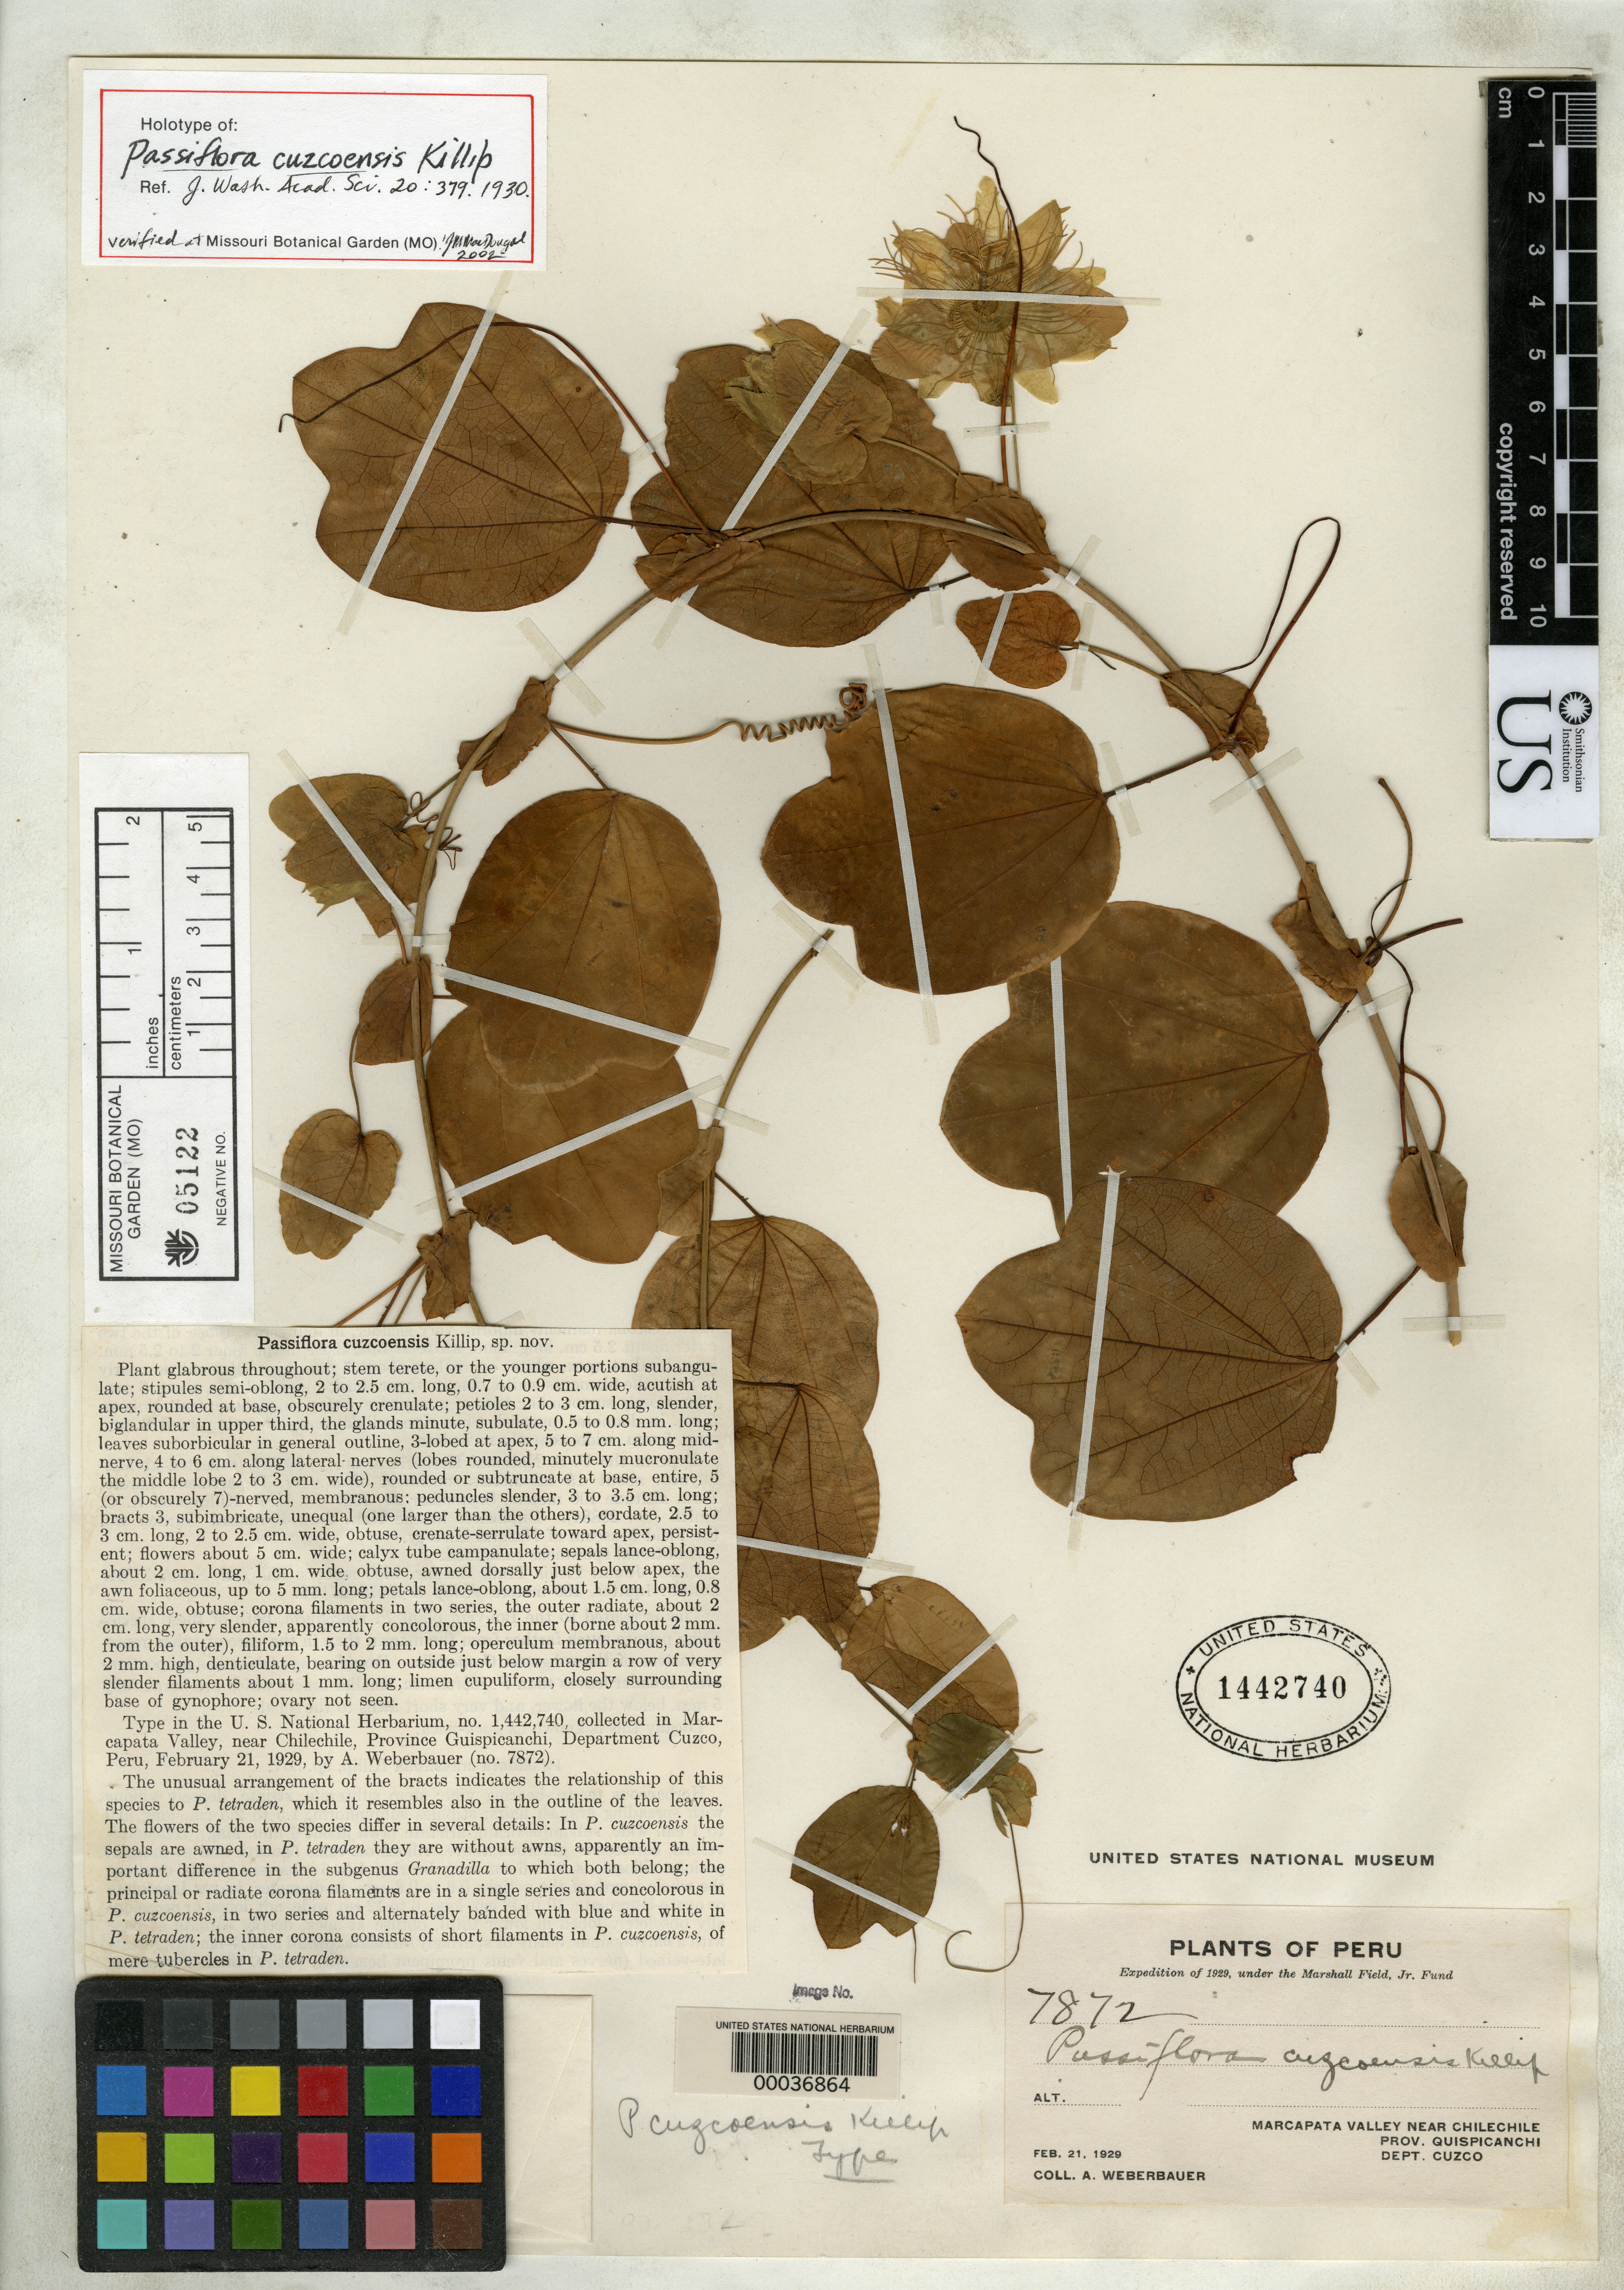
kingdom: Plantae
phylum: Tracheophyta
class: Magnoliopsida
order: Malpighiales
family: Passifloraceae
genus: Passiflora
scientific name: Passiflora cuzcoensis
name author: Killip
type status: Holotype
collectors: A. Weberbauer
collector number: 7872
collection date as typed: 21 Feb 1929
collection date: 1929-02-21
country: Peru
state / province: Cusco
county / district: Quispicanchis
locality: Marcapata Valley near Chilechile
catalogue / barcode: US 1442740